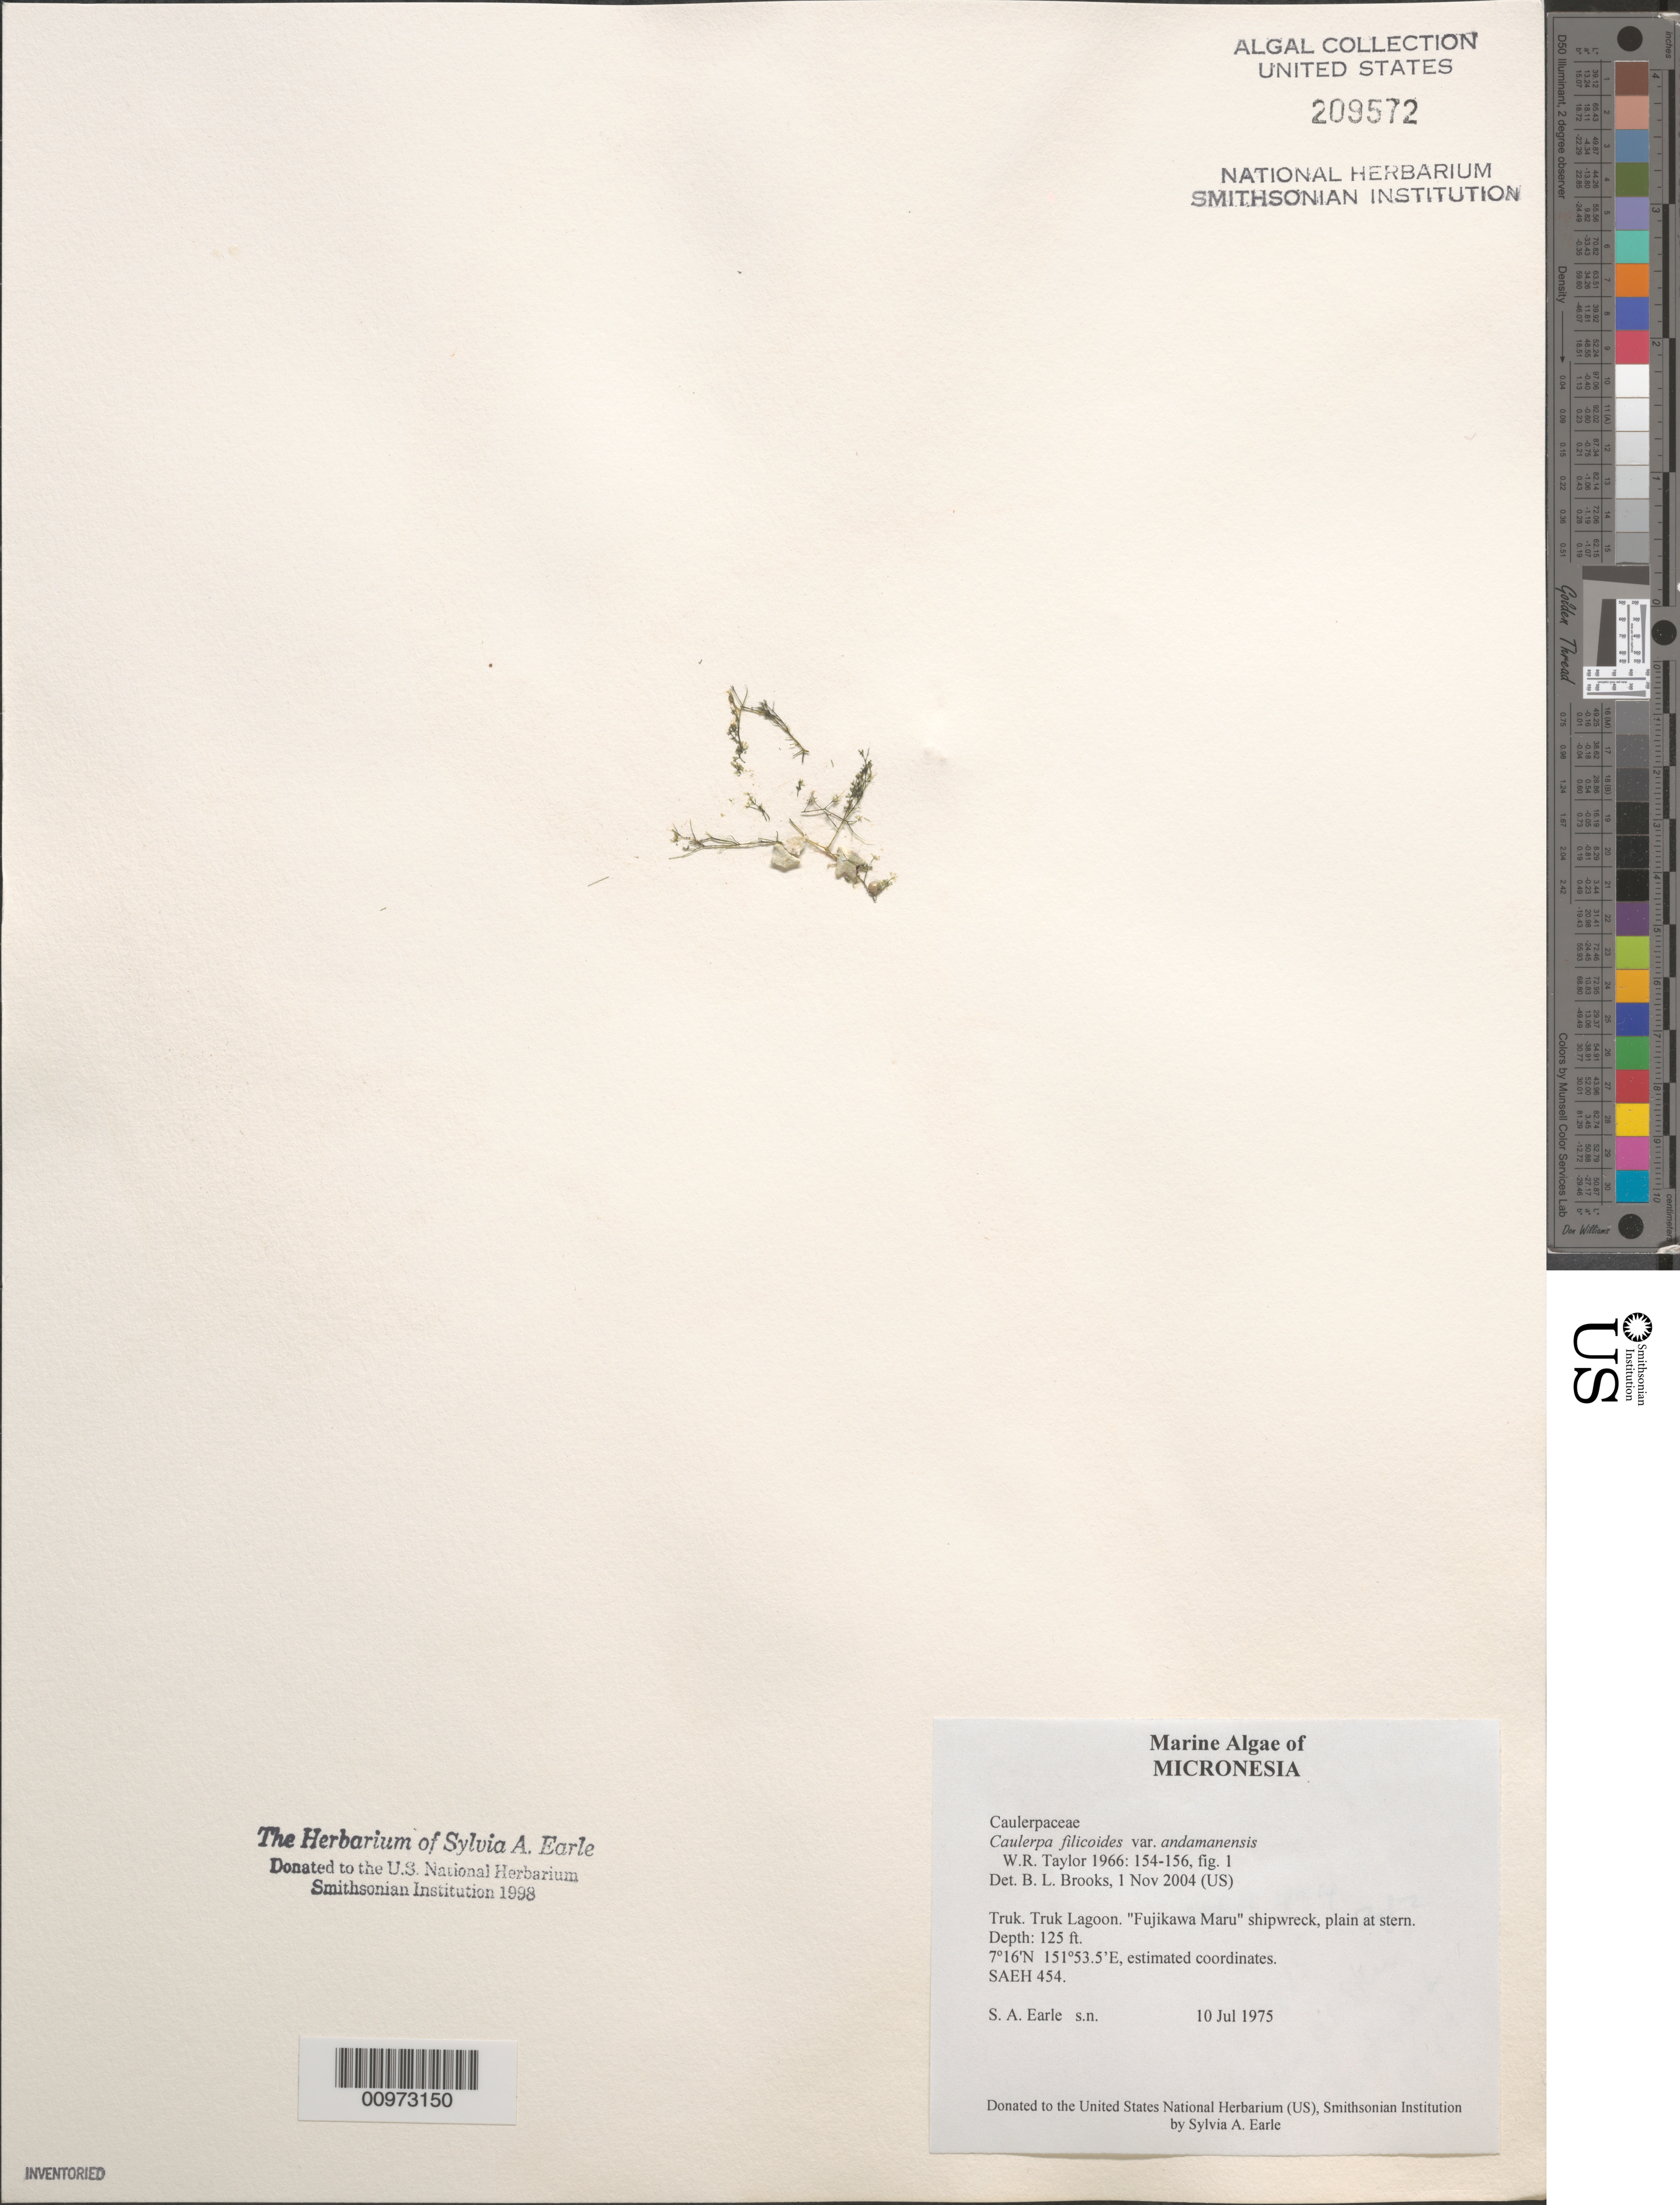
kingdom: Plantae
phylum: Chlorophyta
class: Ulvophyceae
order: Bryopsidales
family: Caulerpaceae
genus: Caulerpa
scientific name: Caulerpa filicoides var. andamanensis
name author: W.R. Taylor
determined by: Brooks, B. L., (BOT), Smithsonian Institution - National Museum of Natural History (UNITED STATES)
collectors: S. A. Earle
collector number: SAEH 454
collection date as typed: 10 Jul 1975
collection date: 1975-07-10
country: Micronesia, Federated States of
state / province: Truk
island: Truk (Chuuk) Is.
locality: Chuuk Lagoon (Truk Lagoon), Fujikawa Maru shipwreck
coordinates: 7 16'N, 151 53.5'E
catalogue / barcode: US 209572